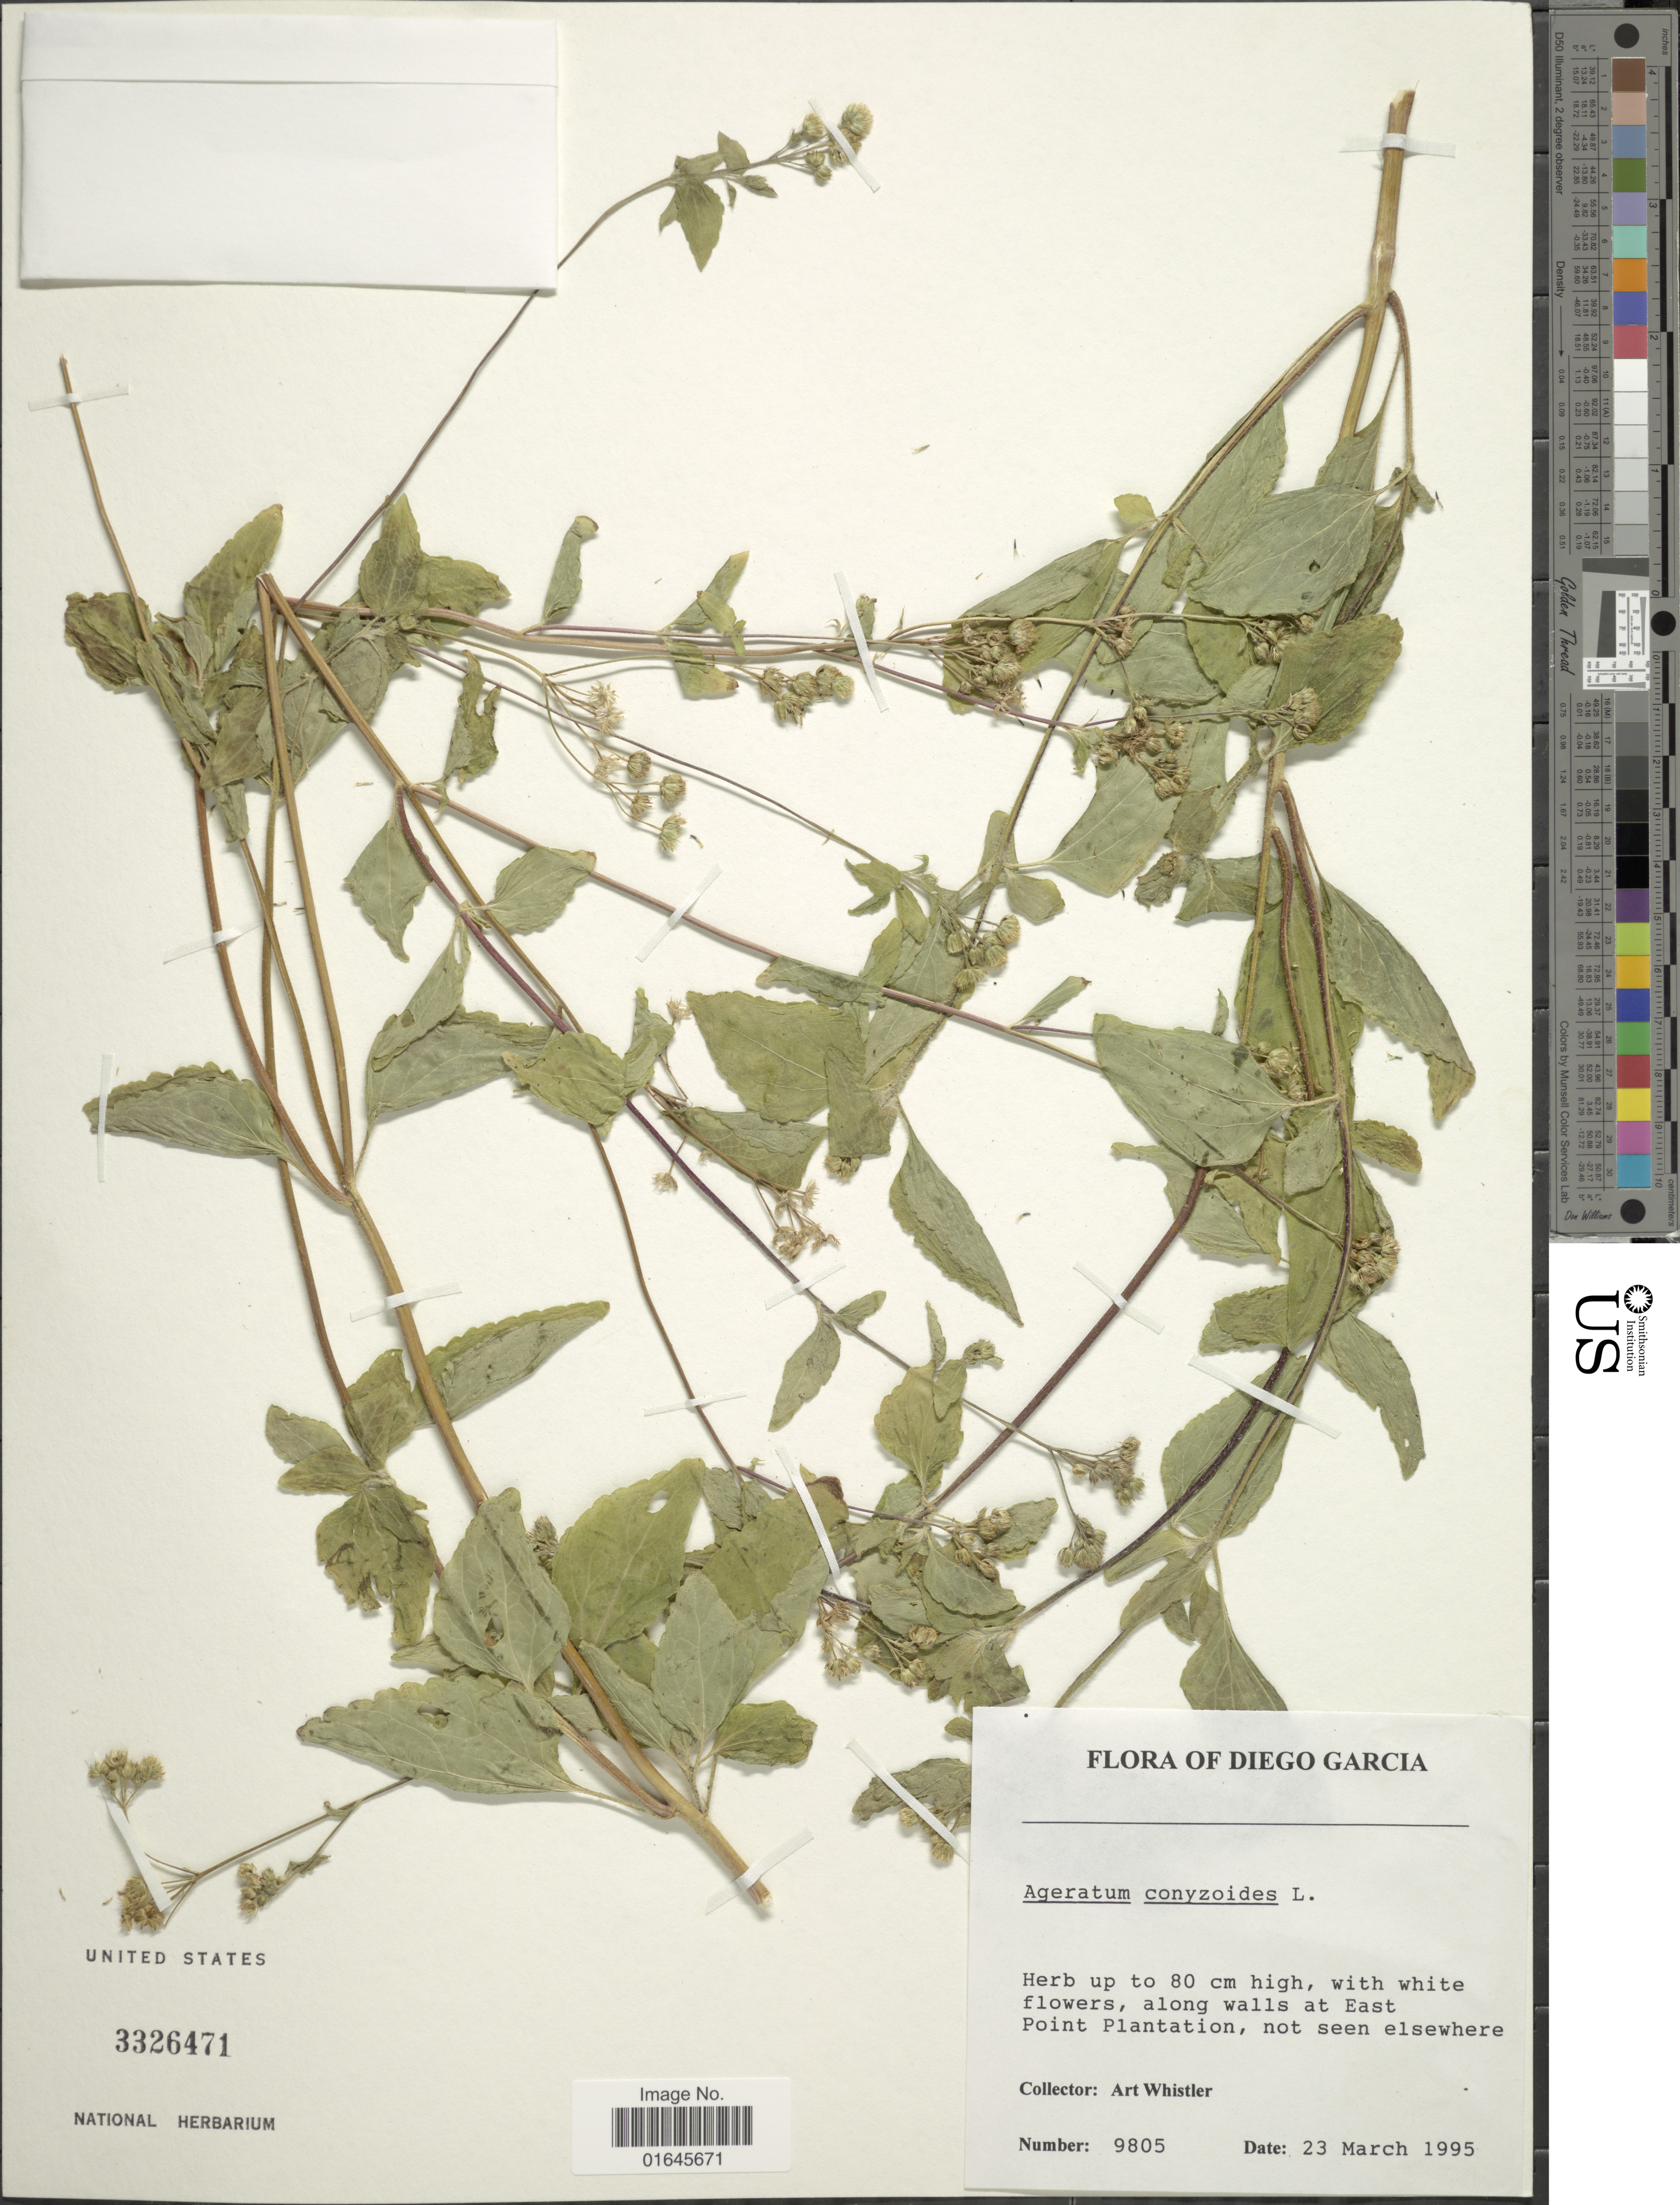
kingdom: Plantae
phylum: Tracheophyta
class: Magnoliopsida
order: Asterales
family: Asteraceae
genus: Ageratum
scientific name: Ageratum conyzoides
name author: L.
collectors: A. Whistler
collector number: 9805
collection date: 1995-03-23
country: British Indian Ocean Territory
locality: Diego Garcia, along walls at East Point Plantation, not seen elsewhere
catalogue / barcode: US 3326471